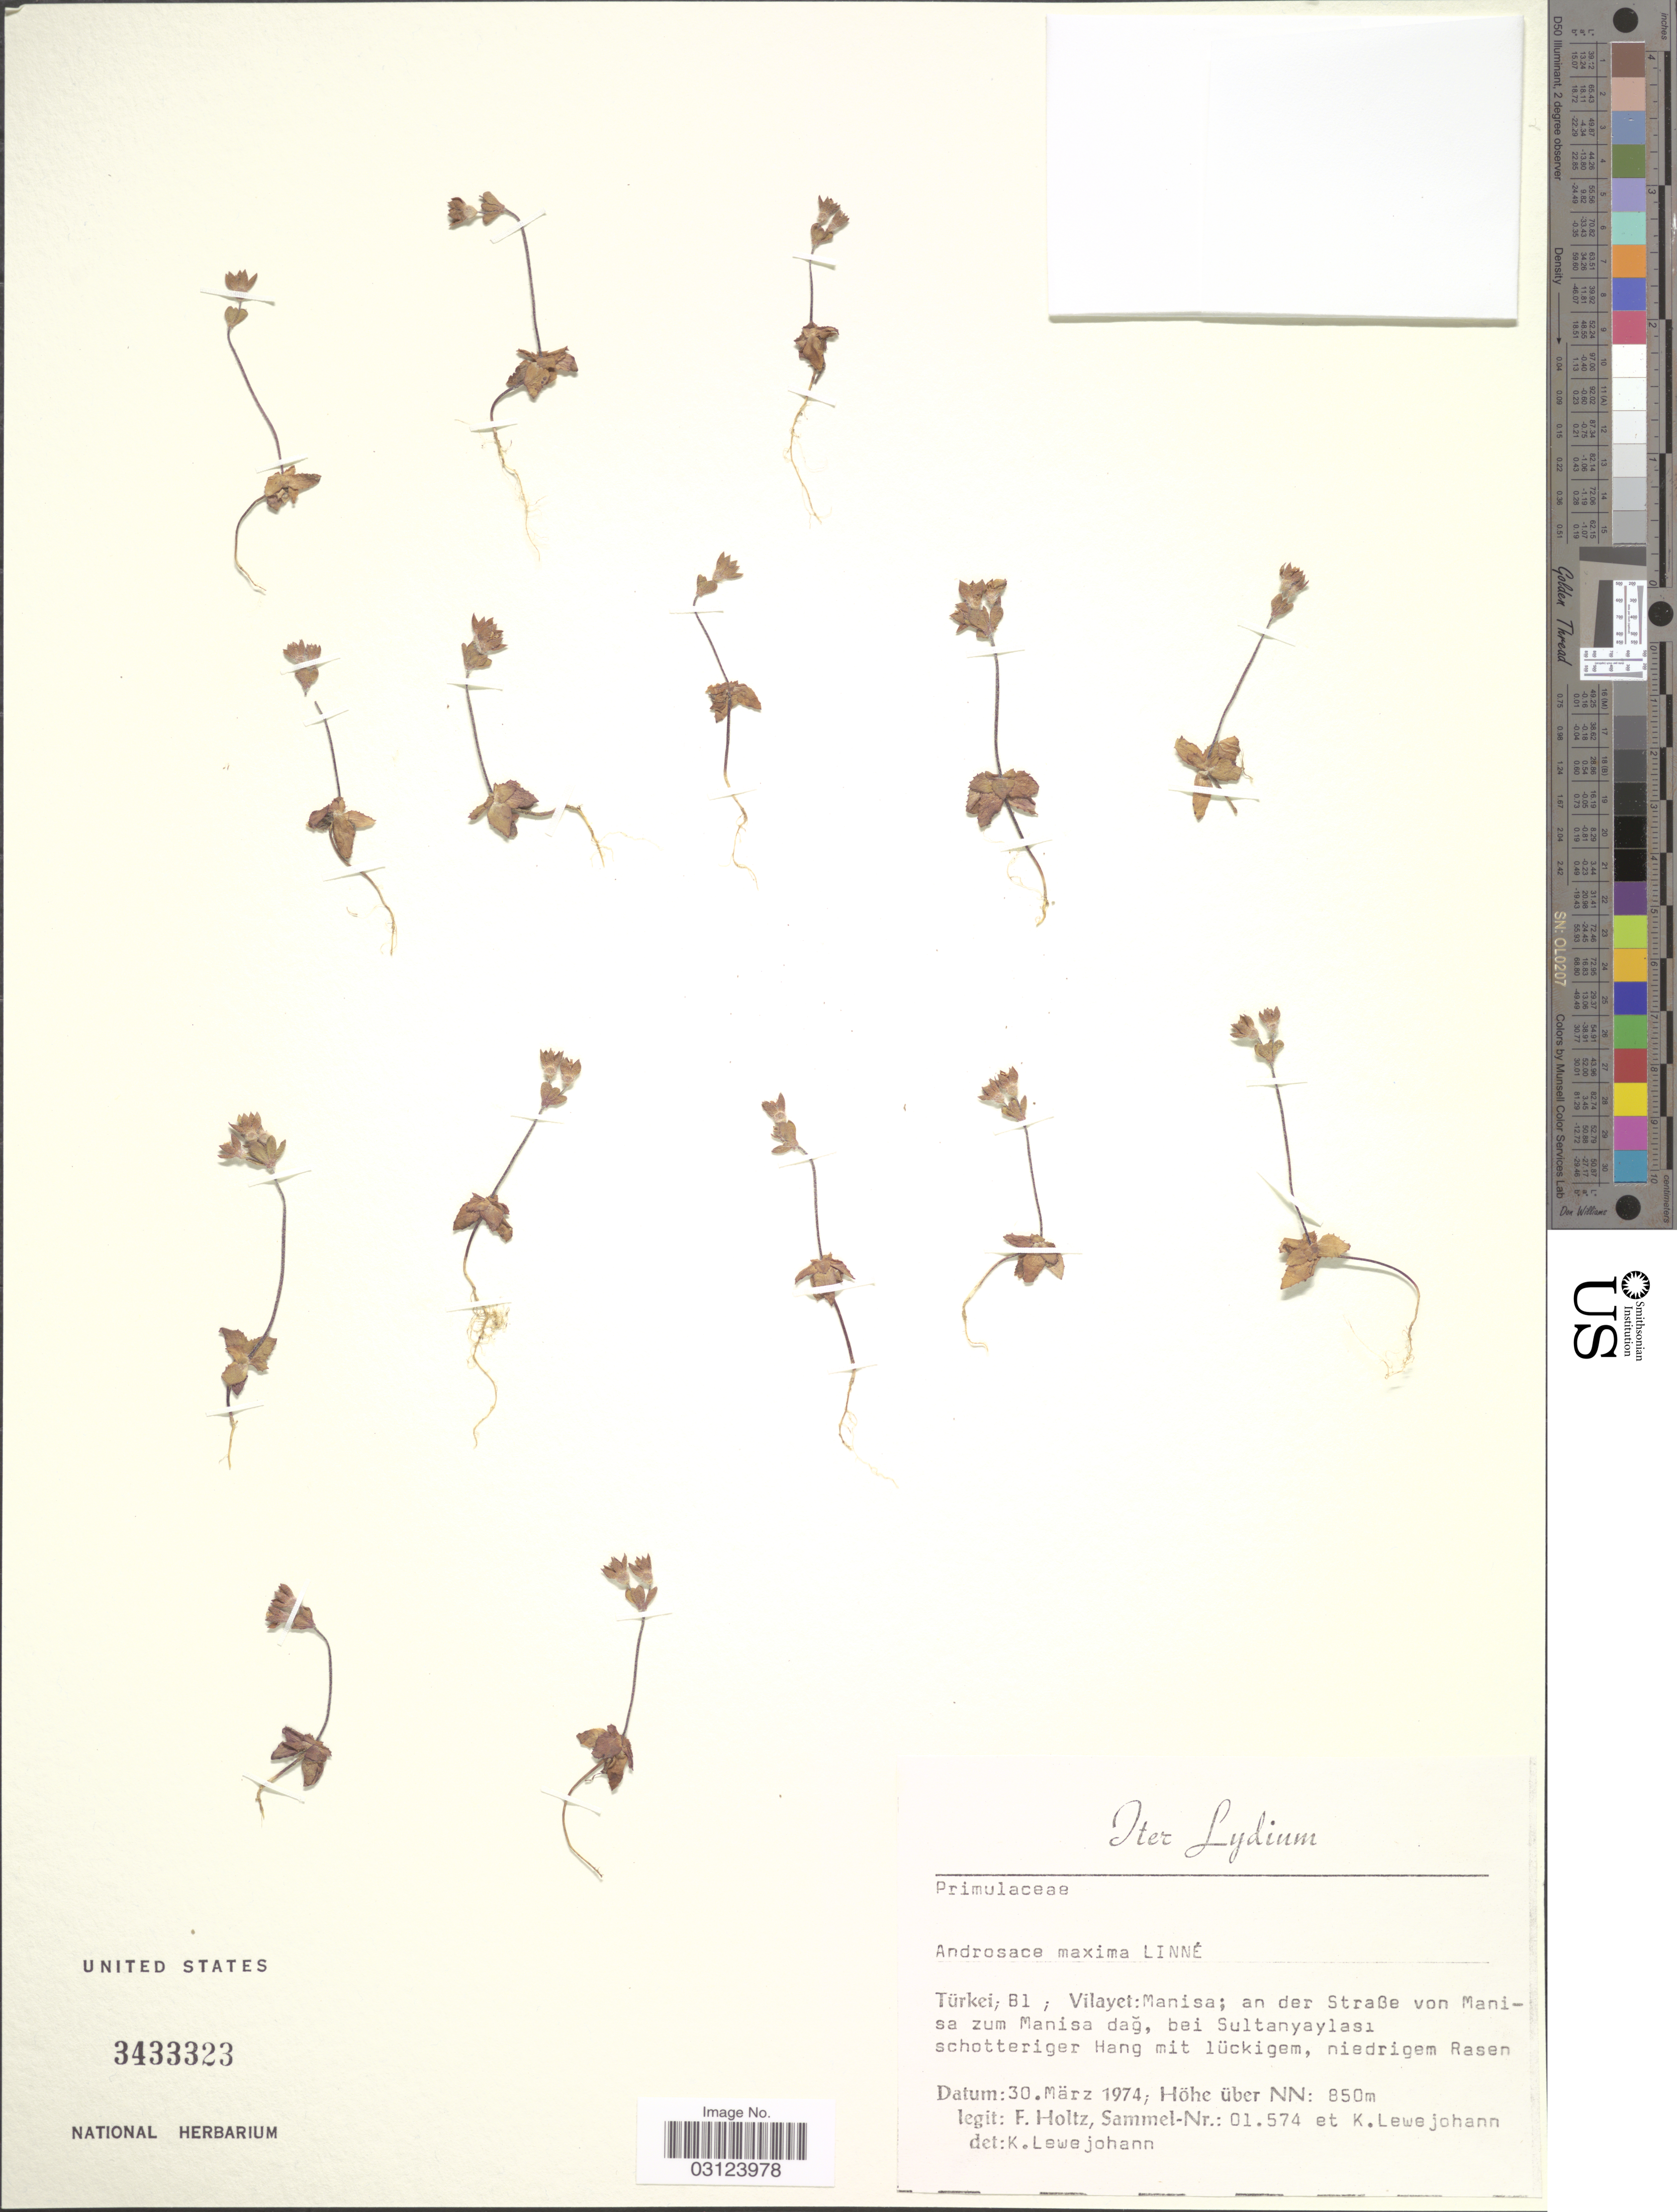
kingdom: Plantae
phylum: Tracheophyta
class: Magnoliopsida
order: Ericales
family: Primulaceae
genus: Androsace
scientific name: Androsace maxima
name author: L.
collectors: Holtz, F. & K. Lewejohann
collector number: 01574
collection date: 1974-03-30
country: Turkey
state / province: Manisa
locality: Türkei: B1; Vilayet; Manisa; an der Straße von Manisa zum Manisa dag, bei Sultanyaylasi.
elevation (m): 850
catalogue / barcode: US 3433323